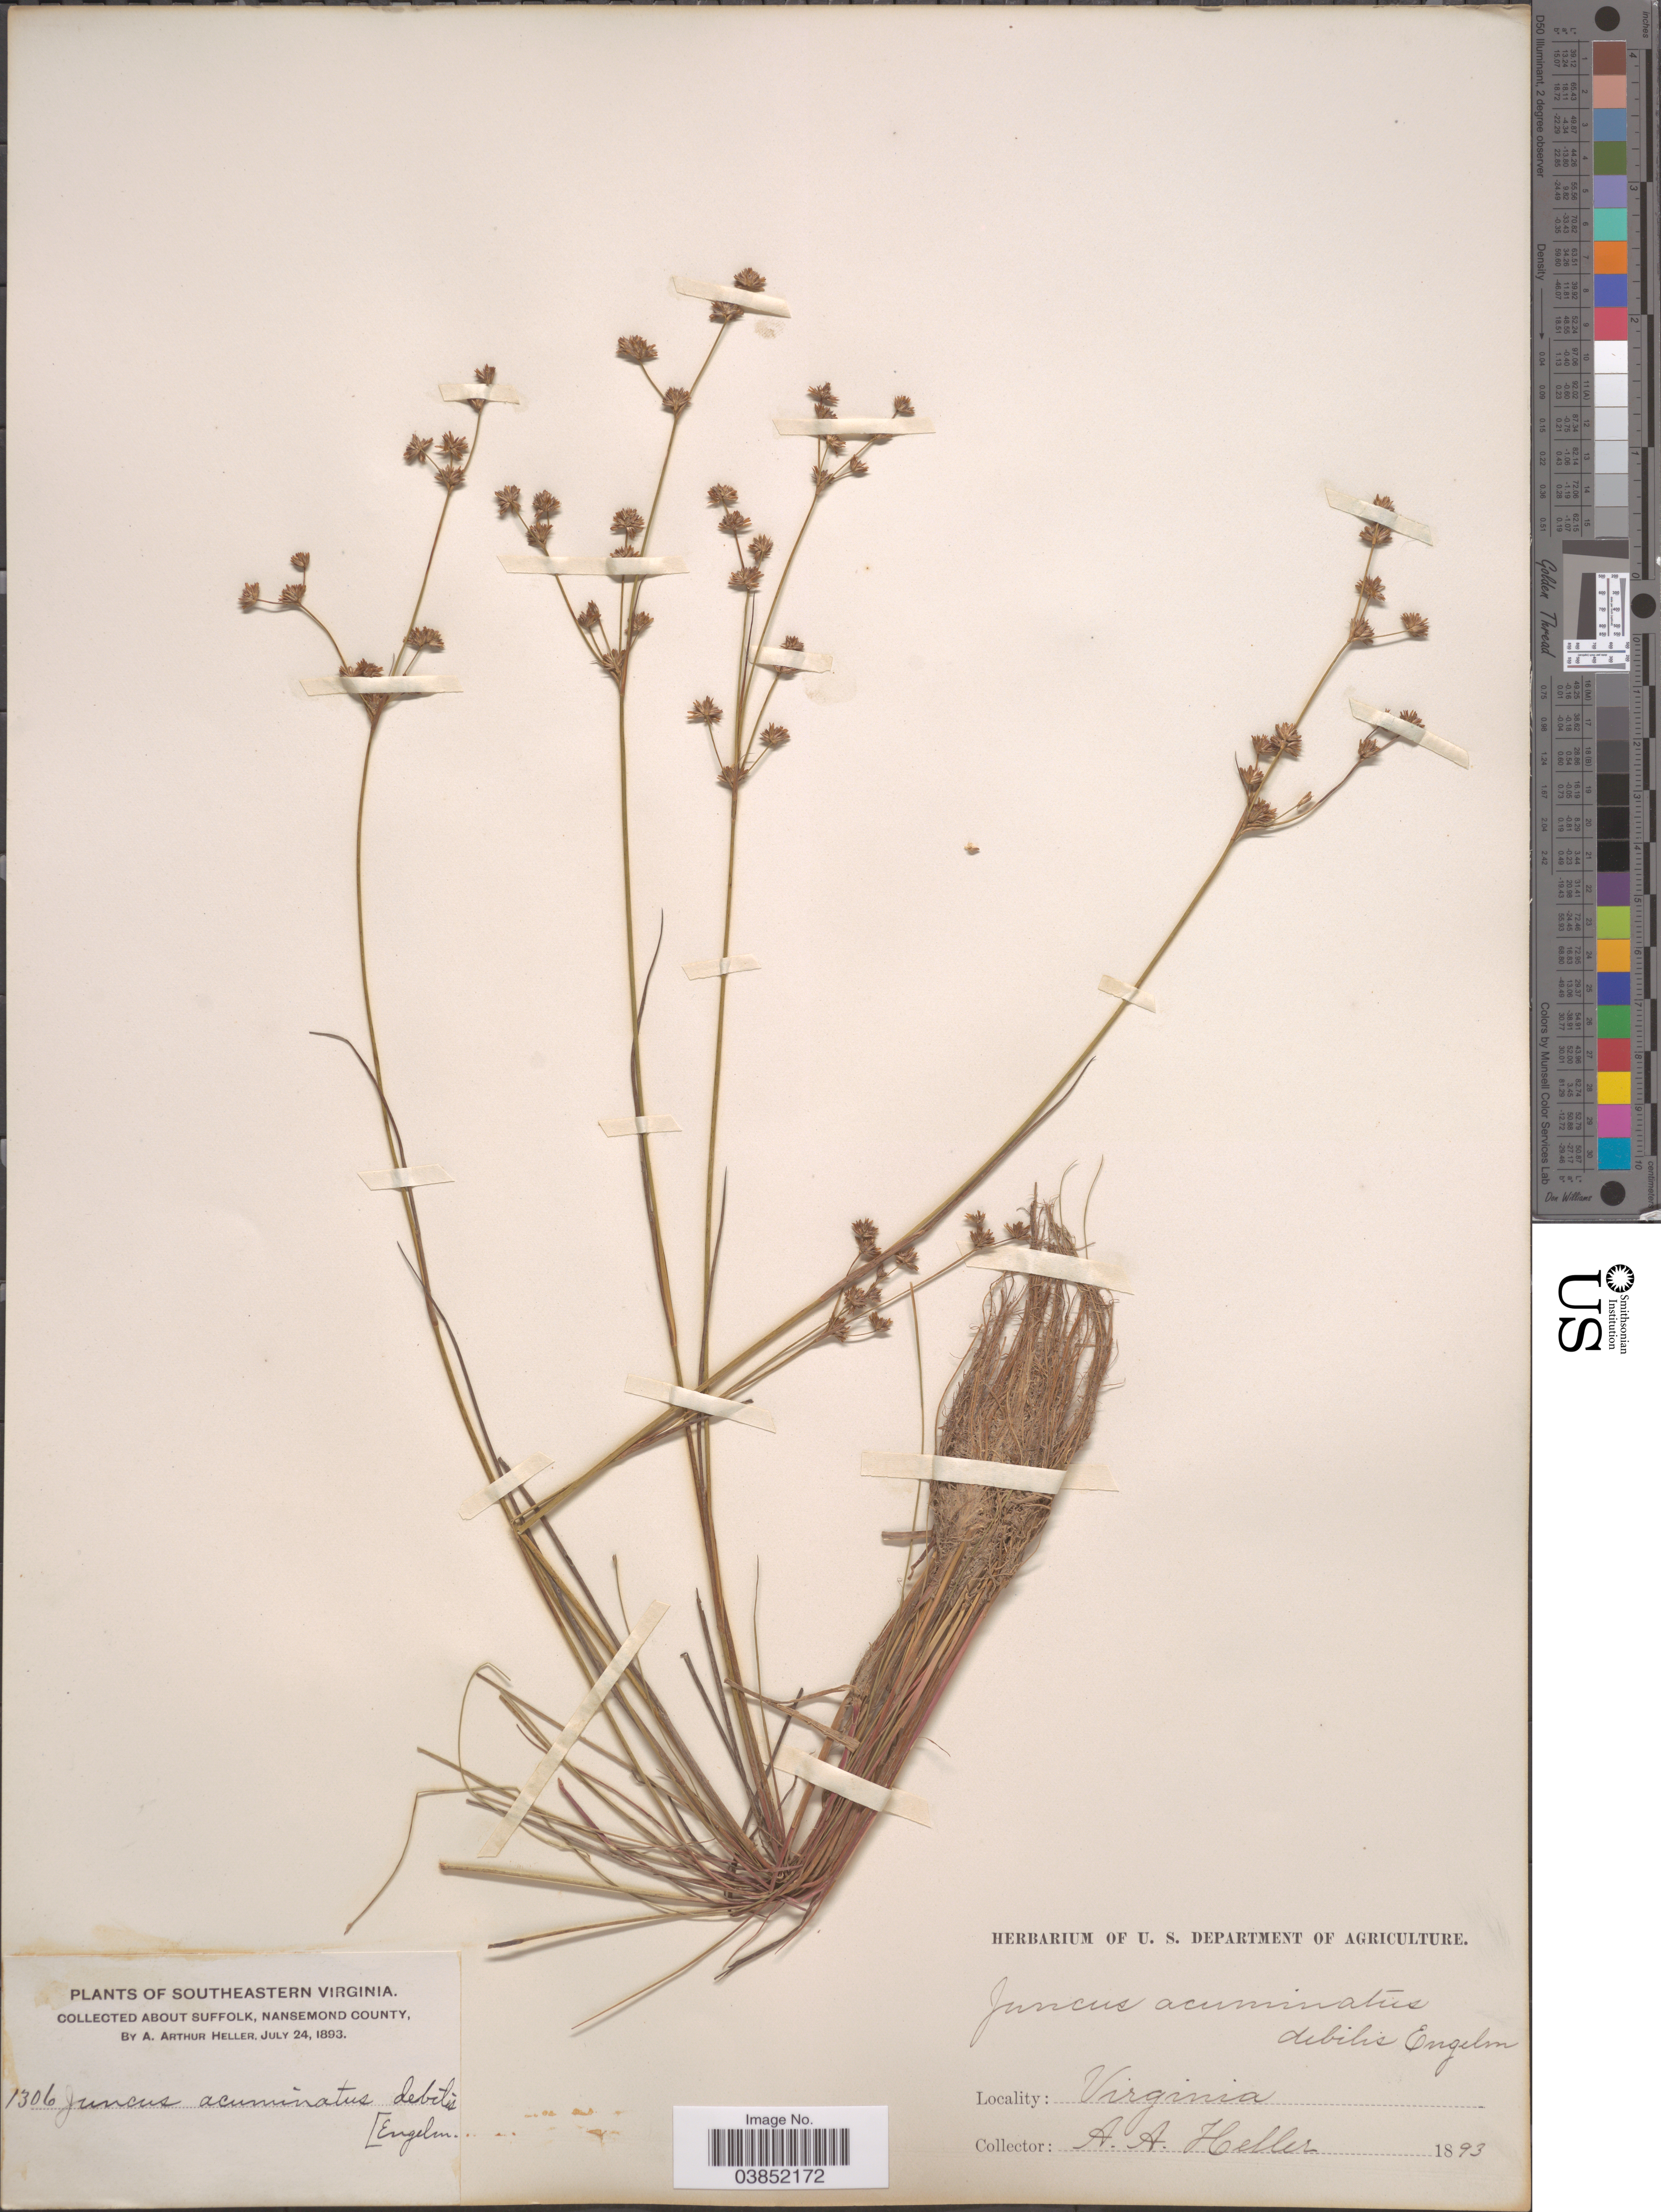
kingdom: Plantae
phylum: Tracheophyta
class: Liliopsida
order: Poales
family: Juncaceae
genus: Juncus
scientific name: Juncus debilis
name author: A. Gray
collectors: A. A. Heller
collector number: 1306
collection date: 1893-07-24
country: United States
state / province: Virginia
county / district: City of Suffolk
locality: Southeastern Virginia. About Suffolk, Nansemond County.